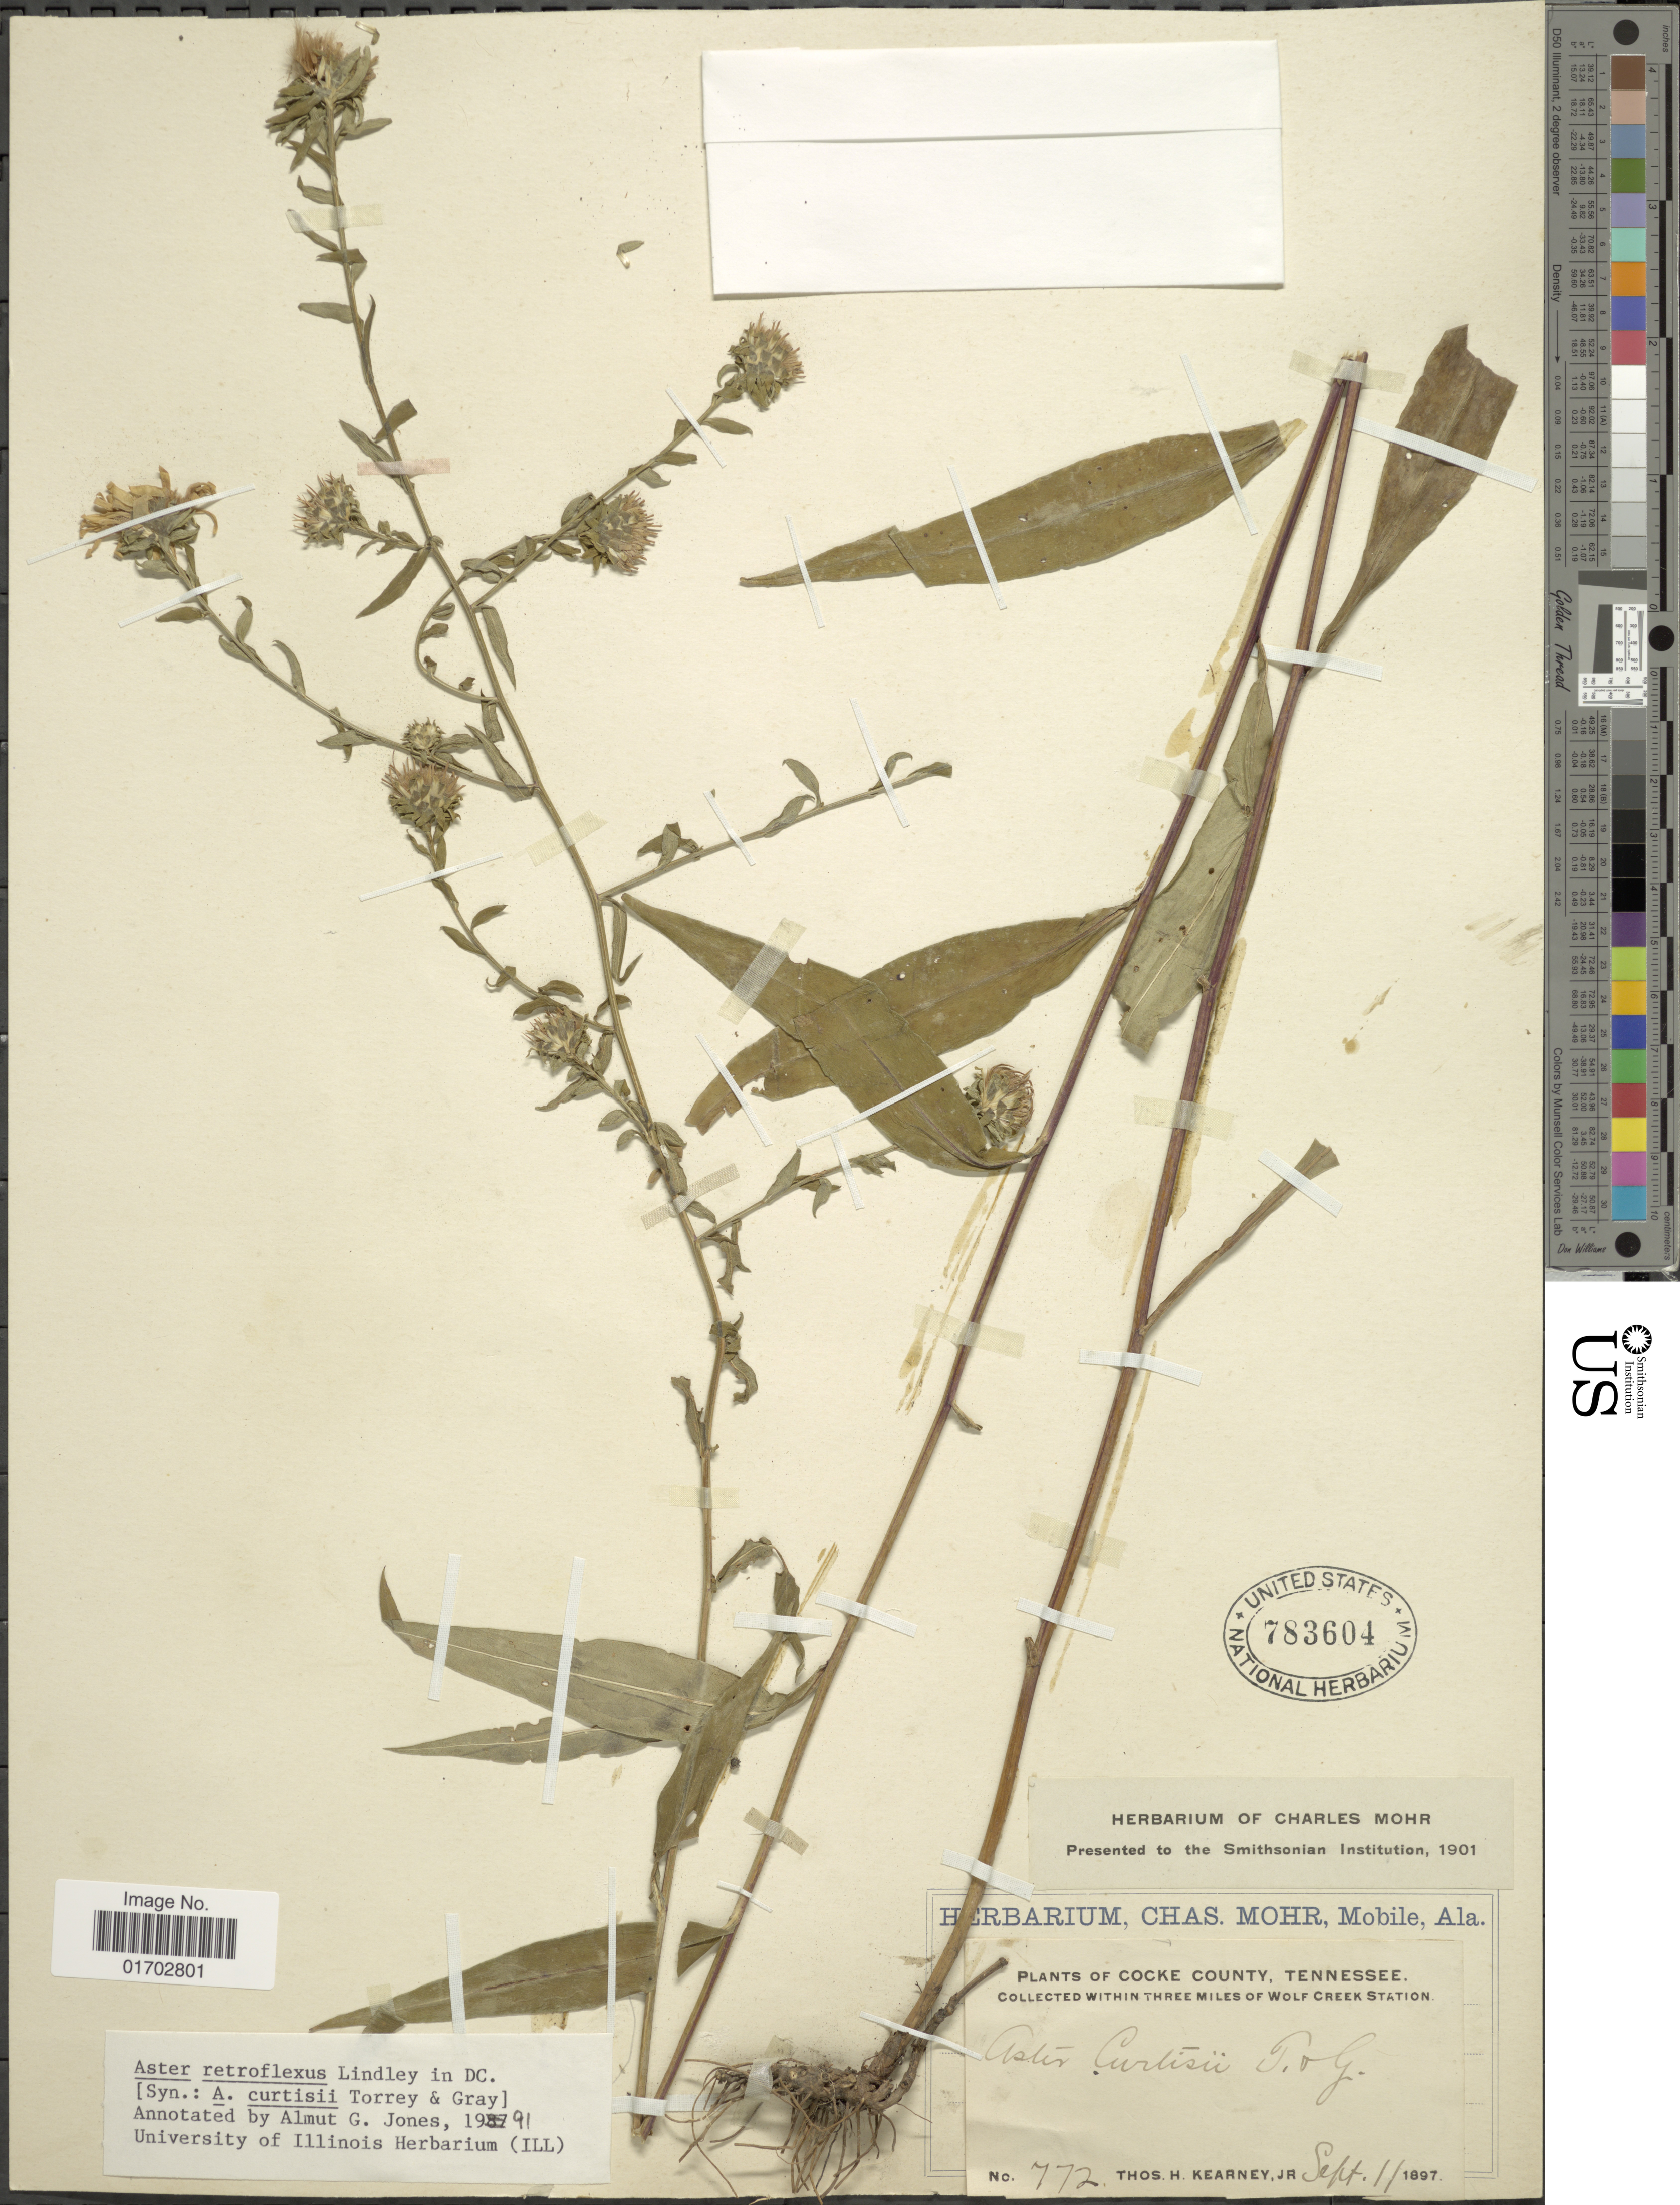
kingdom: Plantae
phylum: Tracheophyta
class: Magnoliopsida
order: Asterales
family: Asteraceae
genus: Symphyotrichum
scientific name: Symphyotrichum retroflexum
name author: (Lindl.) G.L. Nesom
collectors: T. H. Kearney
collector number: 772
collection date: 1897-09-11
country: United States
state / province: Tennessee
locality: Cocke County, within three miles of Wolf Creek Station.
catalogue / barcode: US 783604